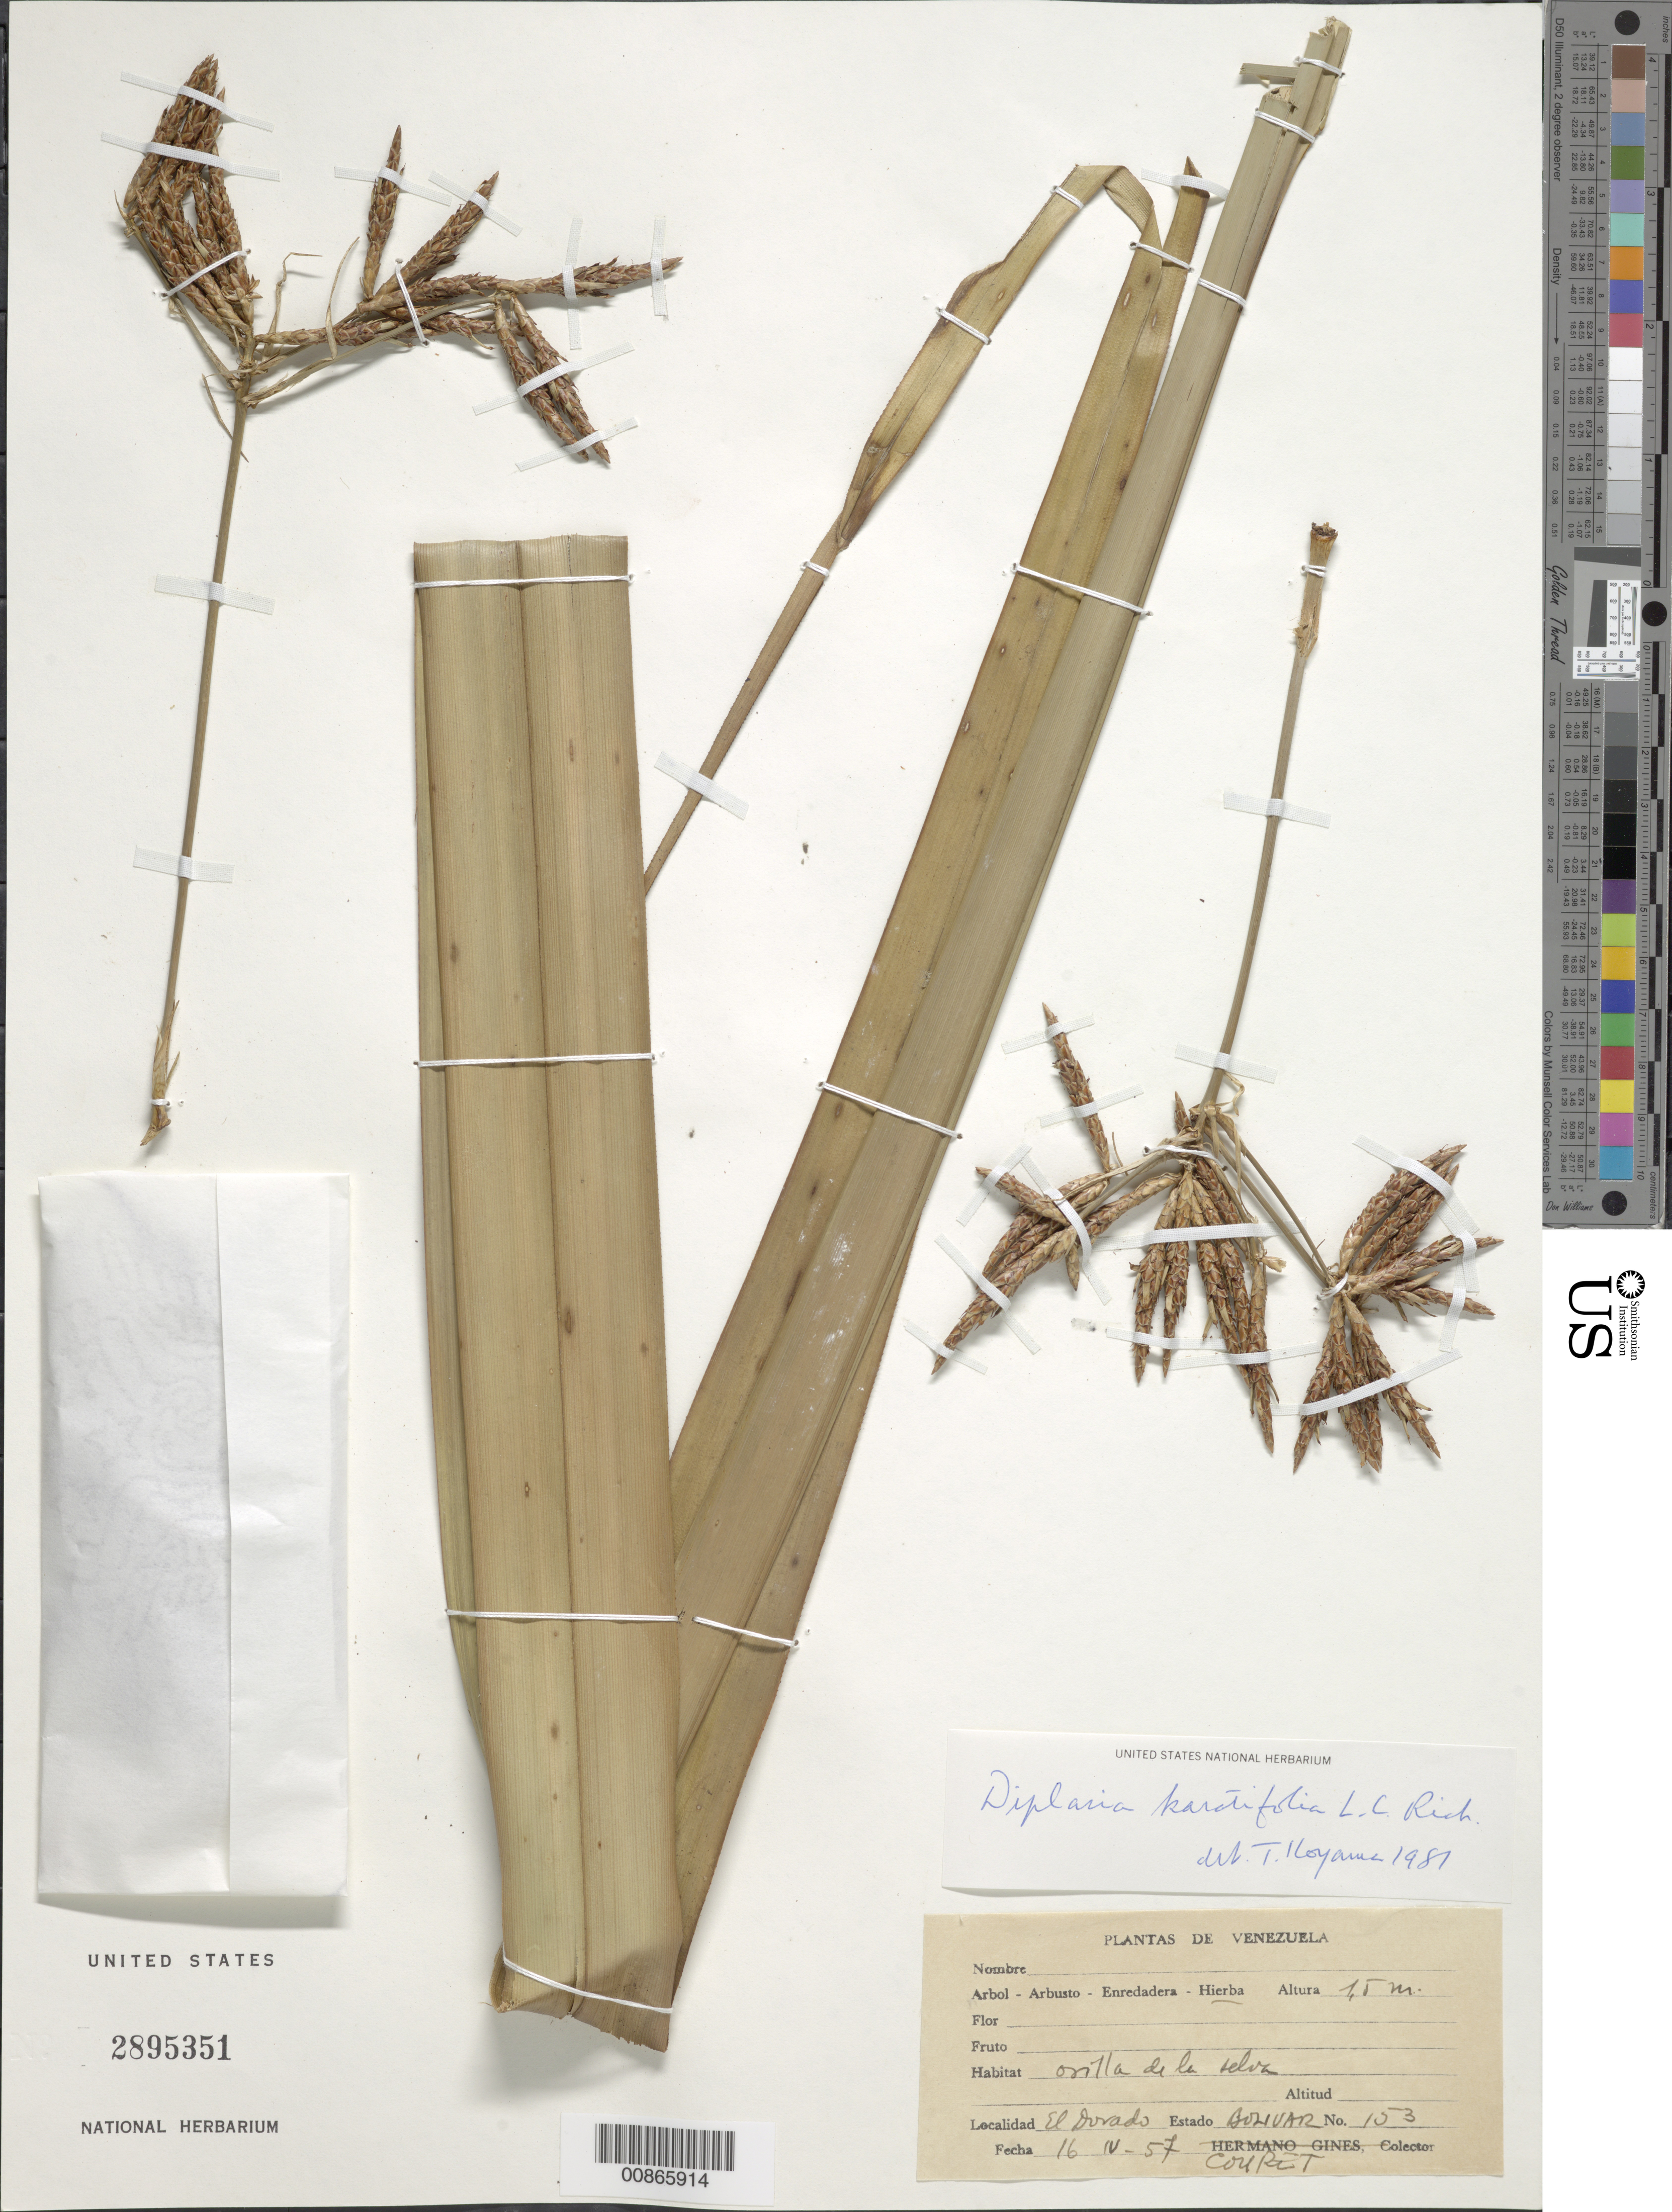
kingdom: Plantae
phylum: Tracheophyta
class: Liliopsida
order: Poales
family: Cyperaceae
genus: Diplasia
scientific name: Diplasia karatifolia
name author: Rich.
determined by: Koyama, Tetsuo M.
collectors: -. Couret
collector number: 153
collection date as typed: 16-Apr-57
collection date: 1957-04-16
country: Venezuela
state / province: Bolívar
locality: El Dorado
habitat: Edge of forest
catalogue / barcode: US 2895351